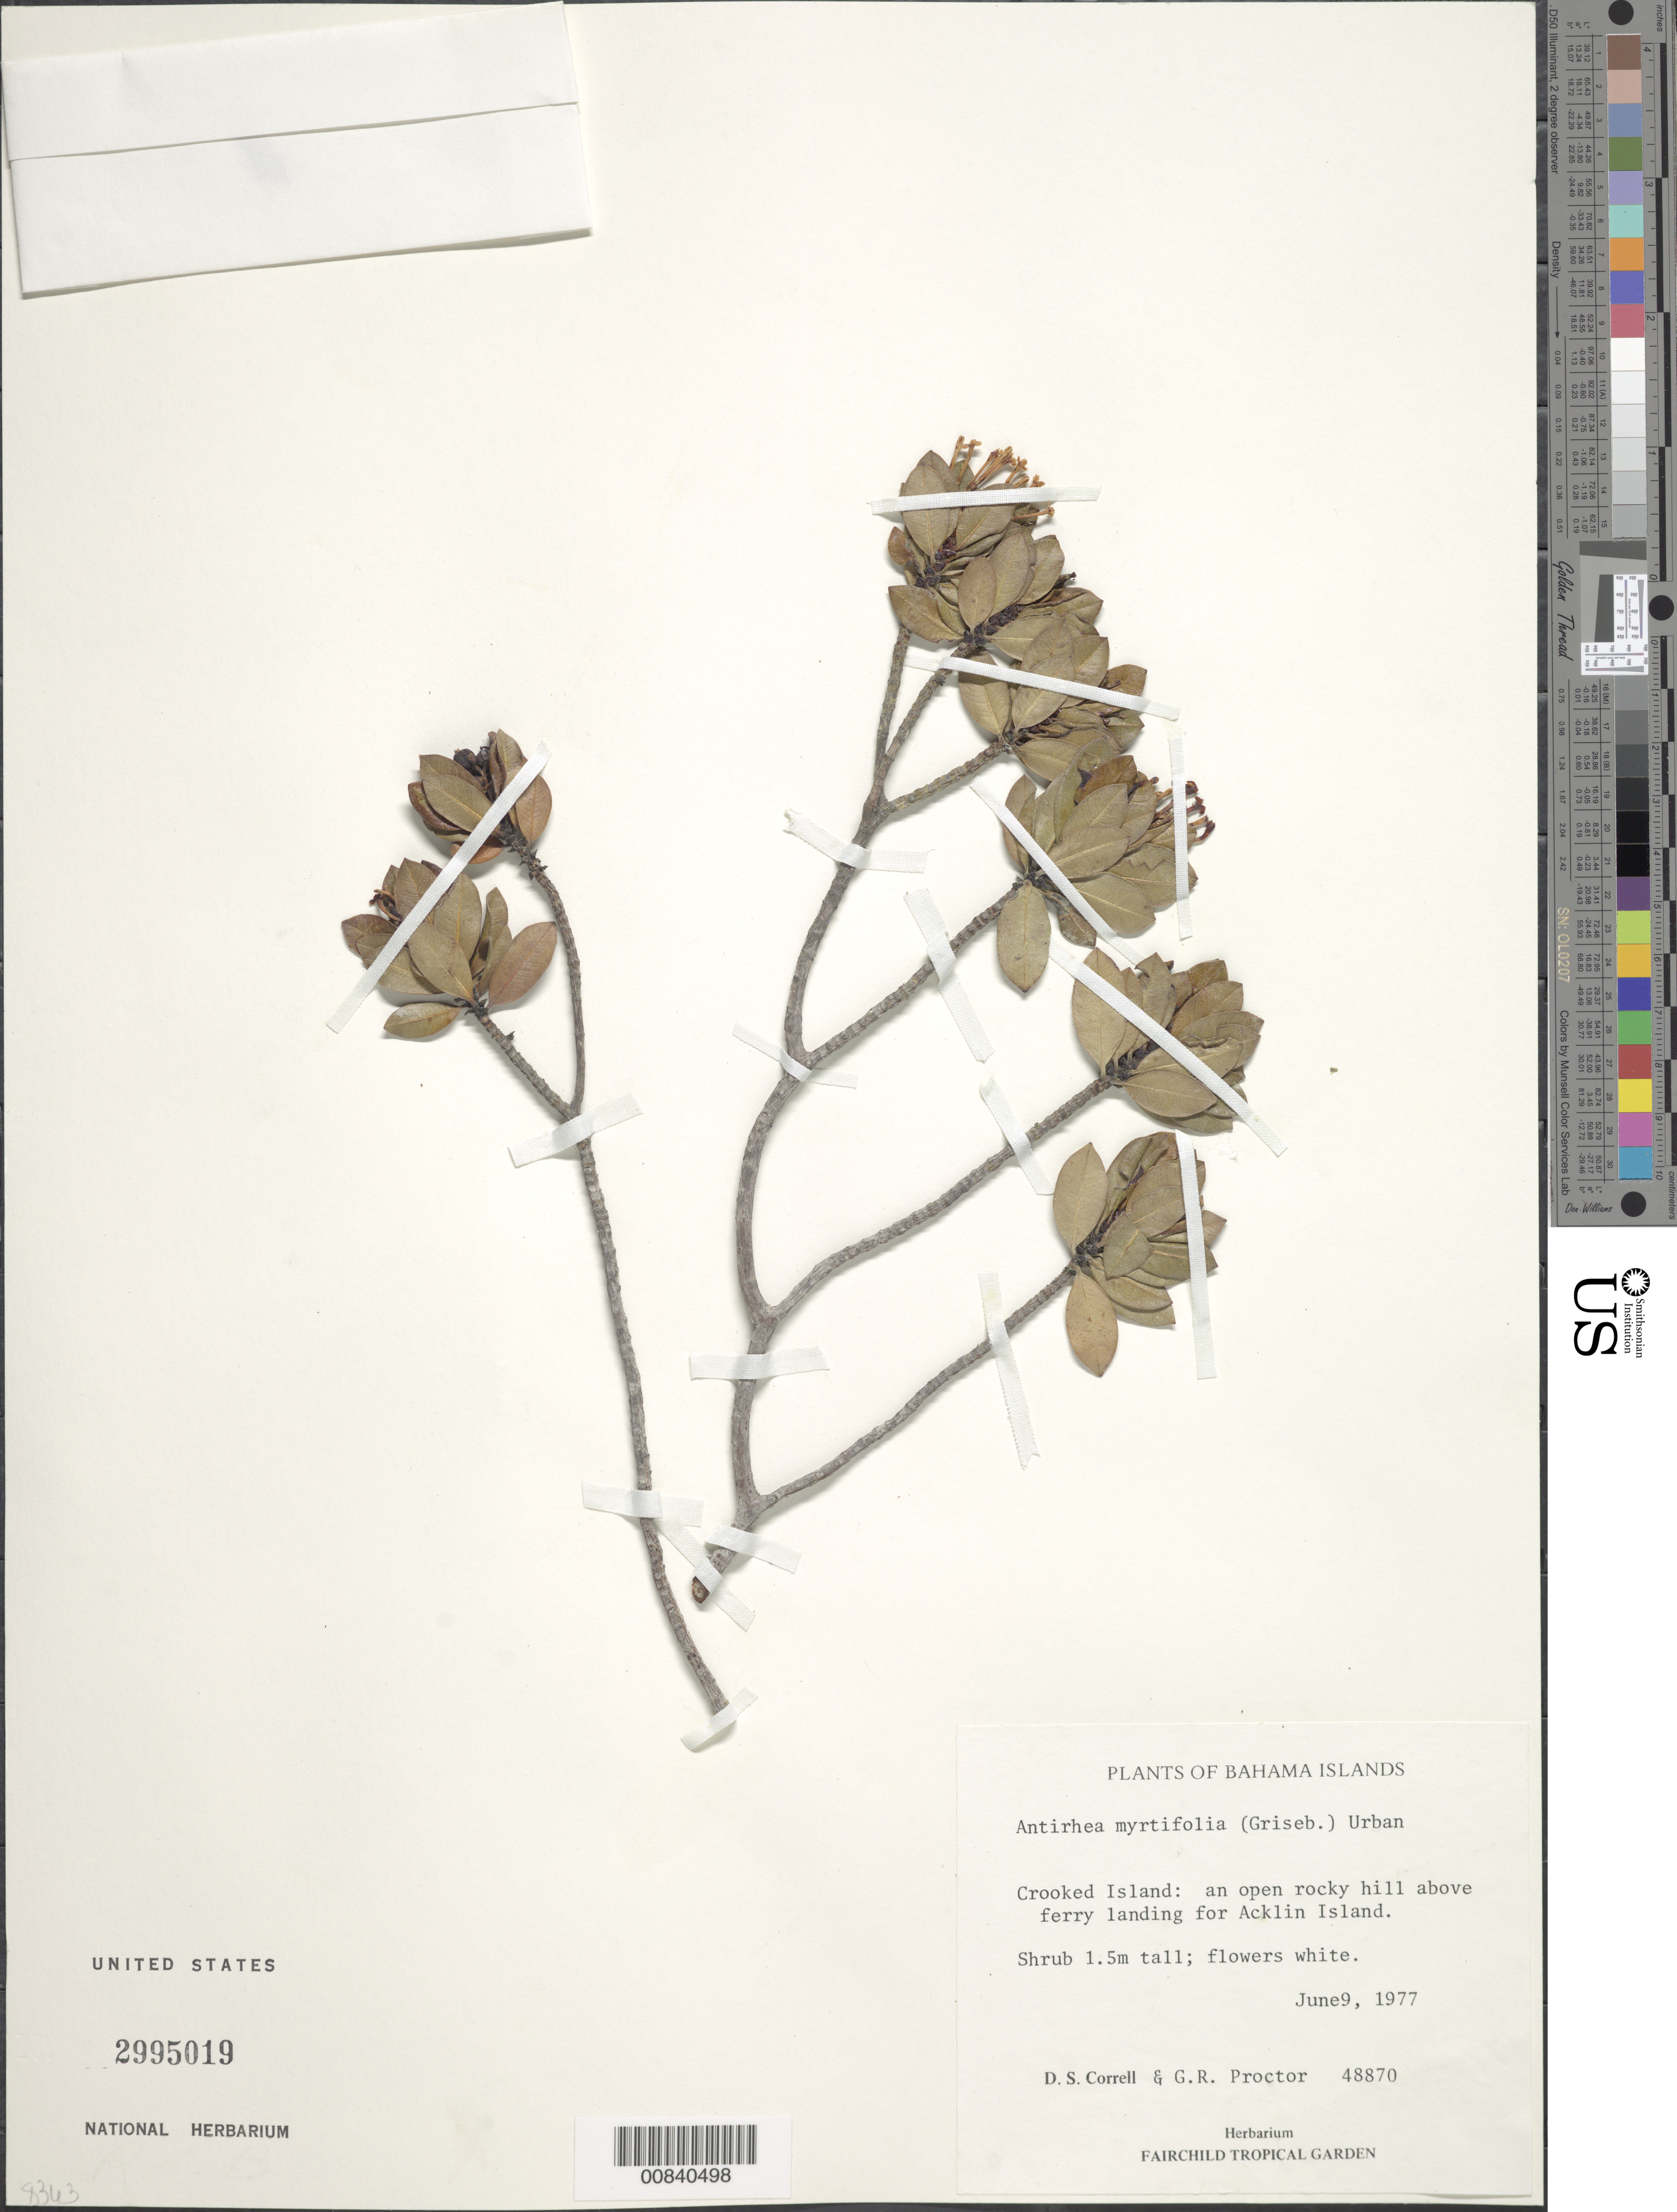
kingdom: Plantae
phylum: Tracheophyta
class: Magnoliopsida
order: Gentianales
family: Rubiaceae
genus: Stenostomum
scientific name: Stenostomum myrtifolium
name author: Griseb.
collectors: D. S. Correll & G. R. Proctor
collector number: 48870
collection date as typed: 09 Jun 1977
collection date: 1977-06-09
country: Bahamas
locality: Crooked Island. Hill above ferry landing for Acklin Island.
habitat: Open rocky hill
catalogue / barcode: US 2995019